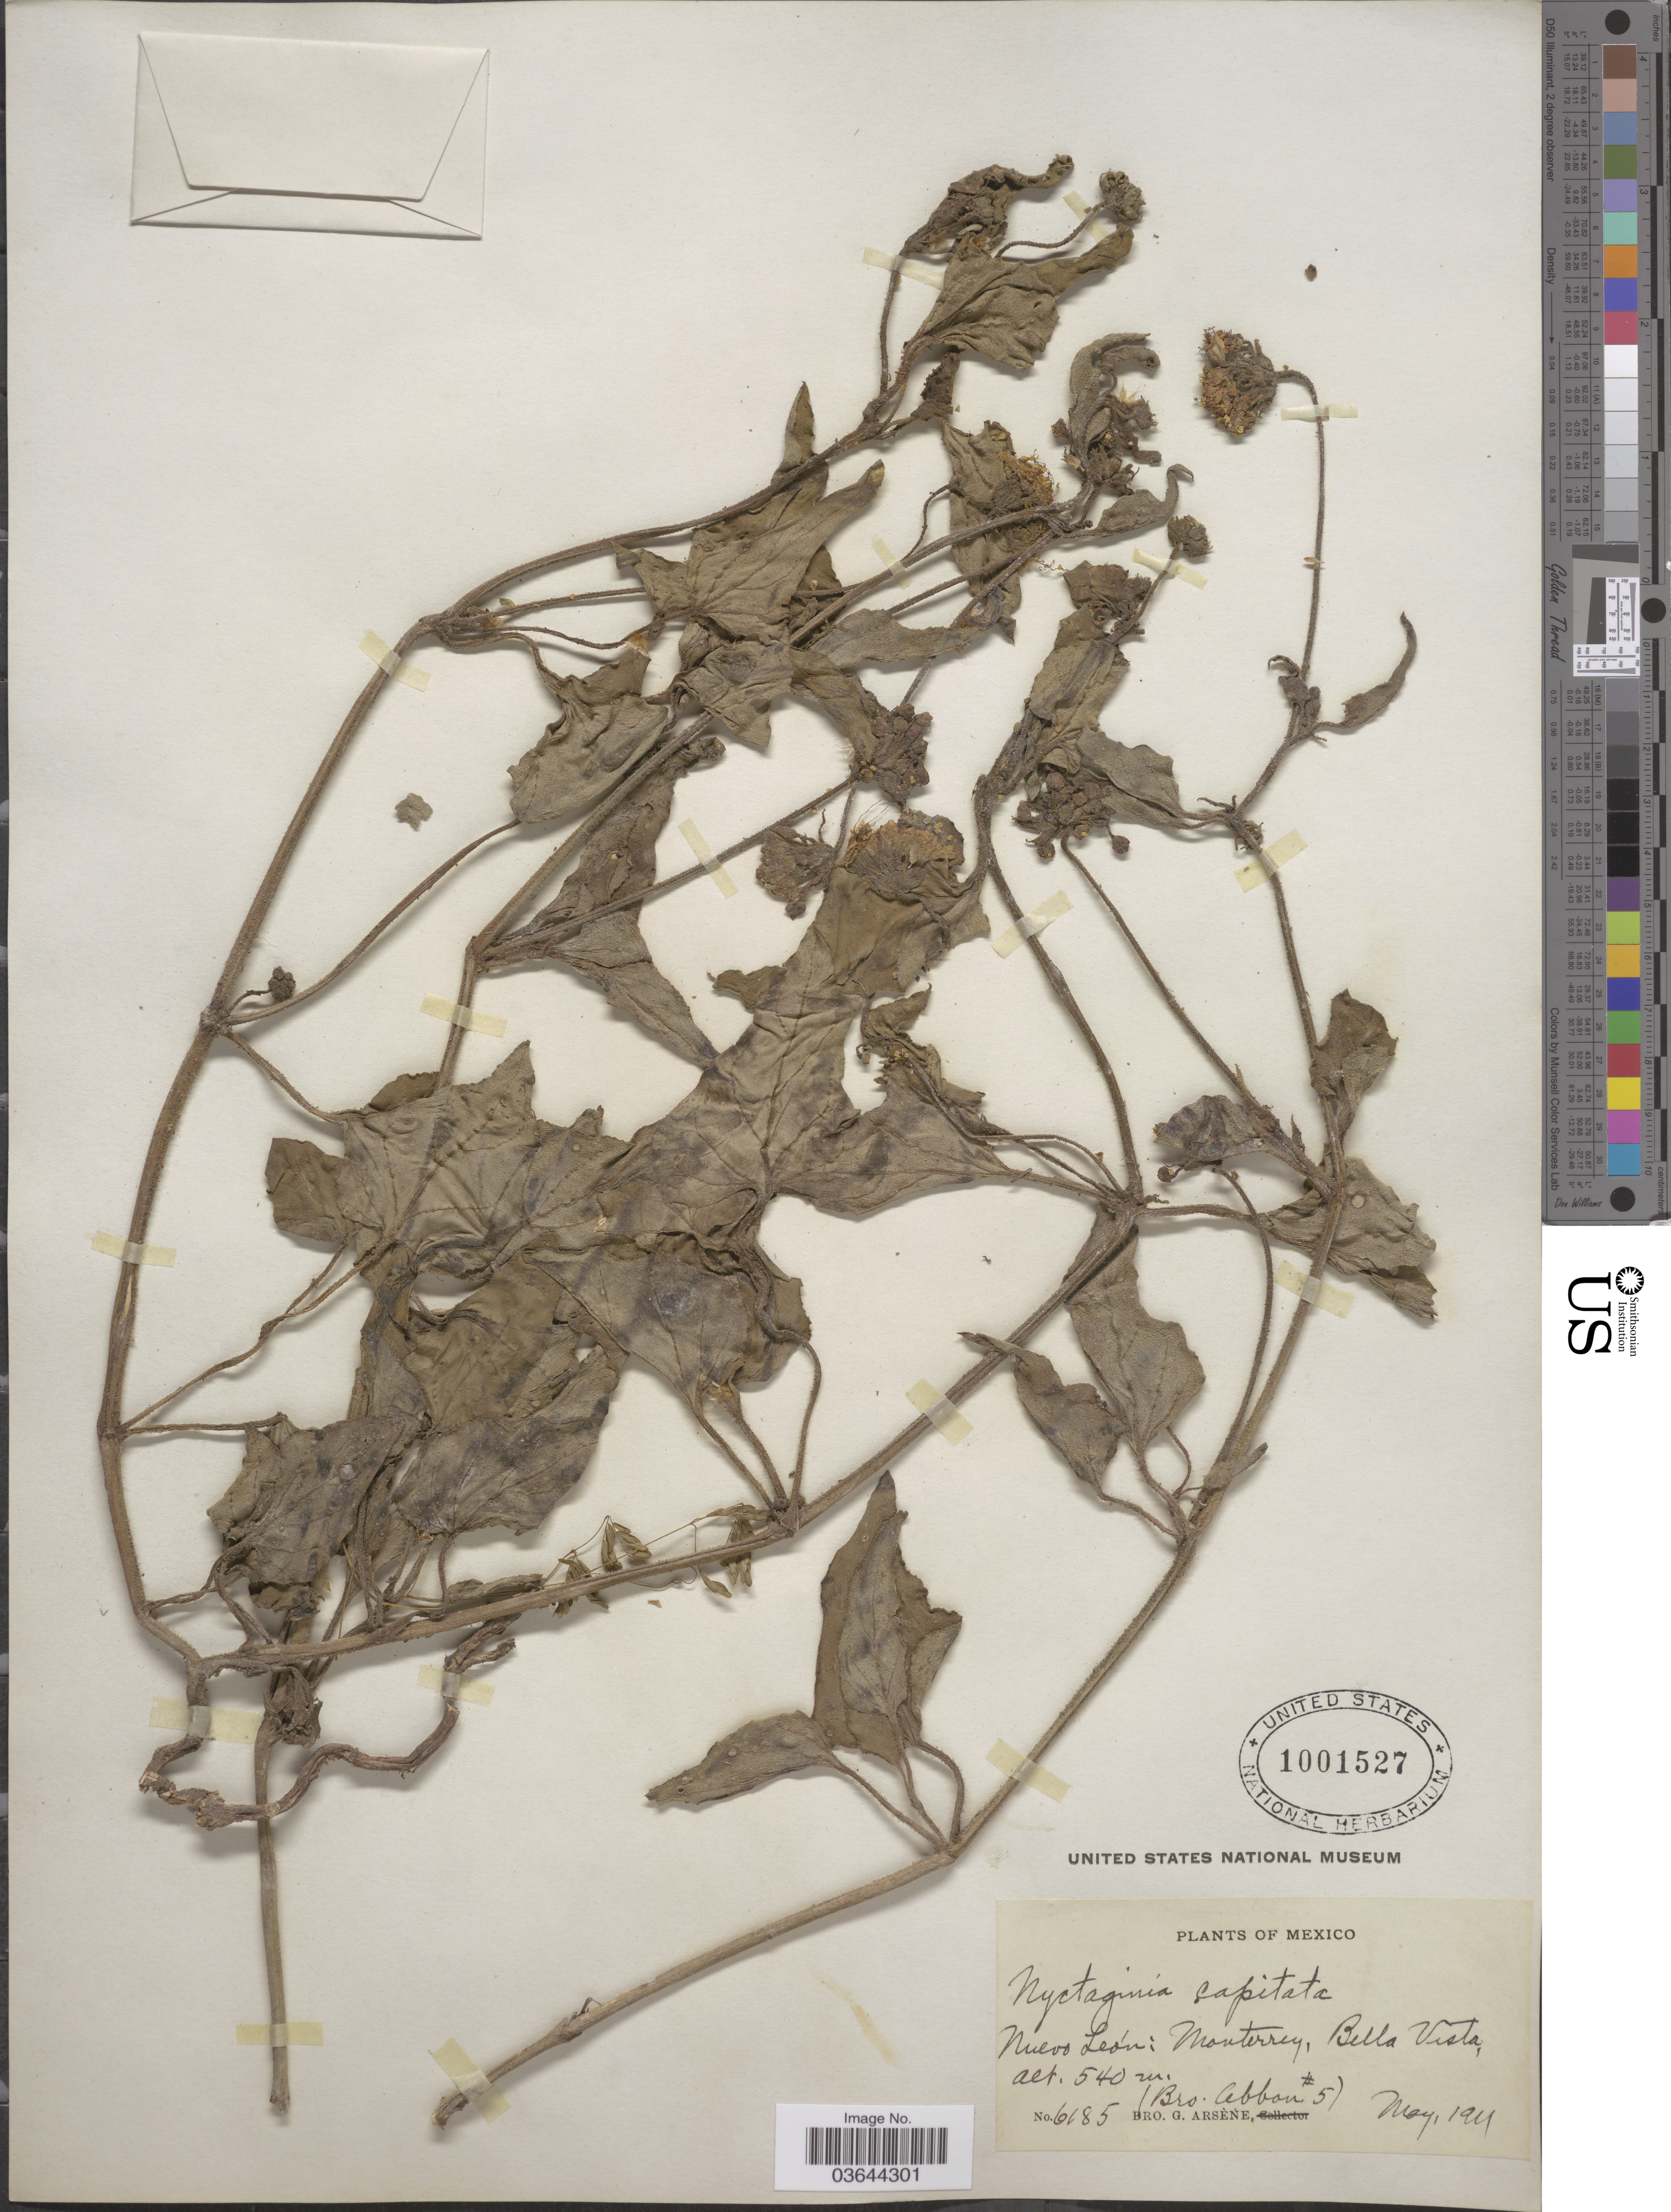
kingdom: Plantae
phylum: Tracheophyta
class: Magnoliopsida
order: Caryophyllales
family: Nyctaginaceae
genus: Nyctaginia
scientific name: Nyctaginia capitata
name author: Choisy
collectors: Bro. G. Arsène & Bro. Abbon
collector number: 5/6185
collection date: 1911-05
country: Mexico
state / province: Nuevo León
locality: Monterrey, Bella Vista.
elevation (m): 540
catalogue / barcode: US 1001527